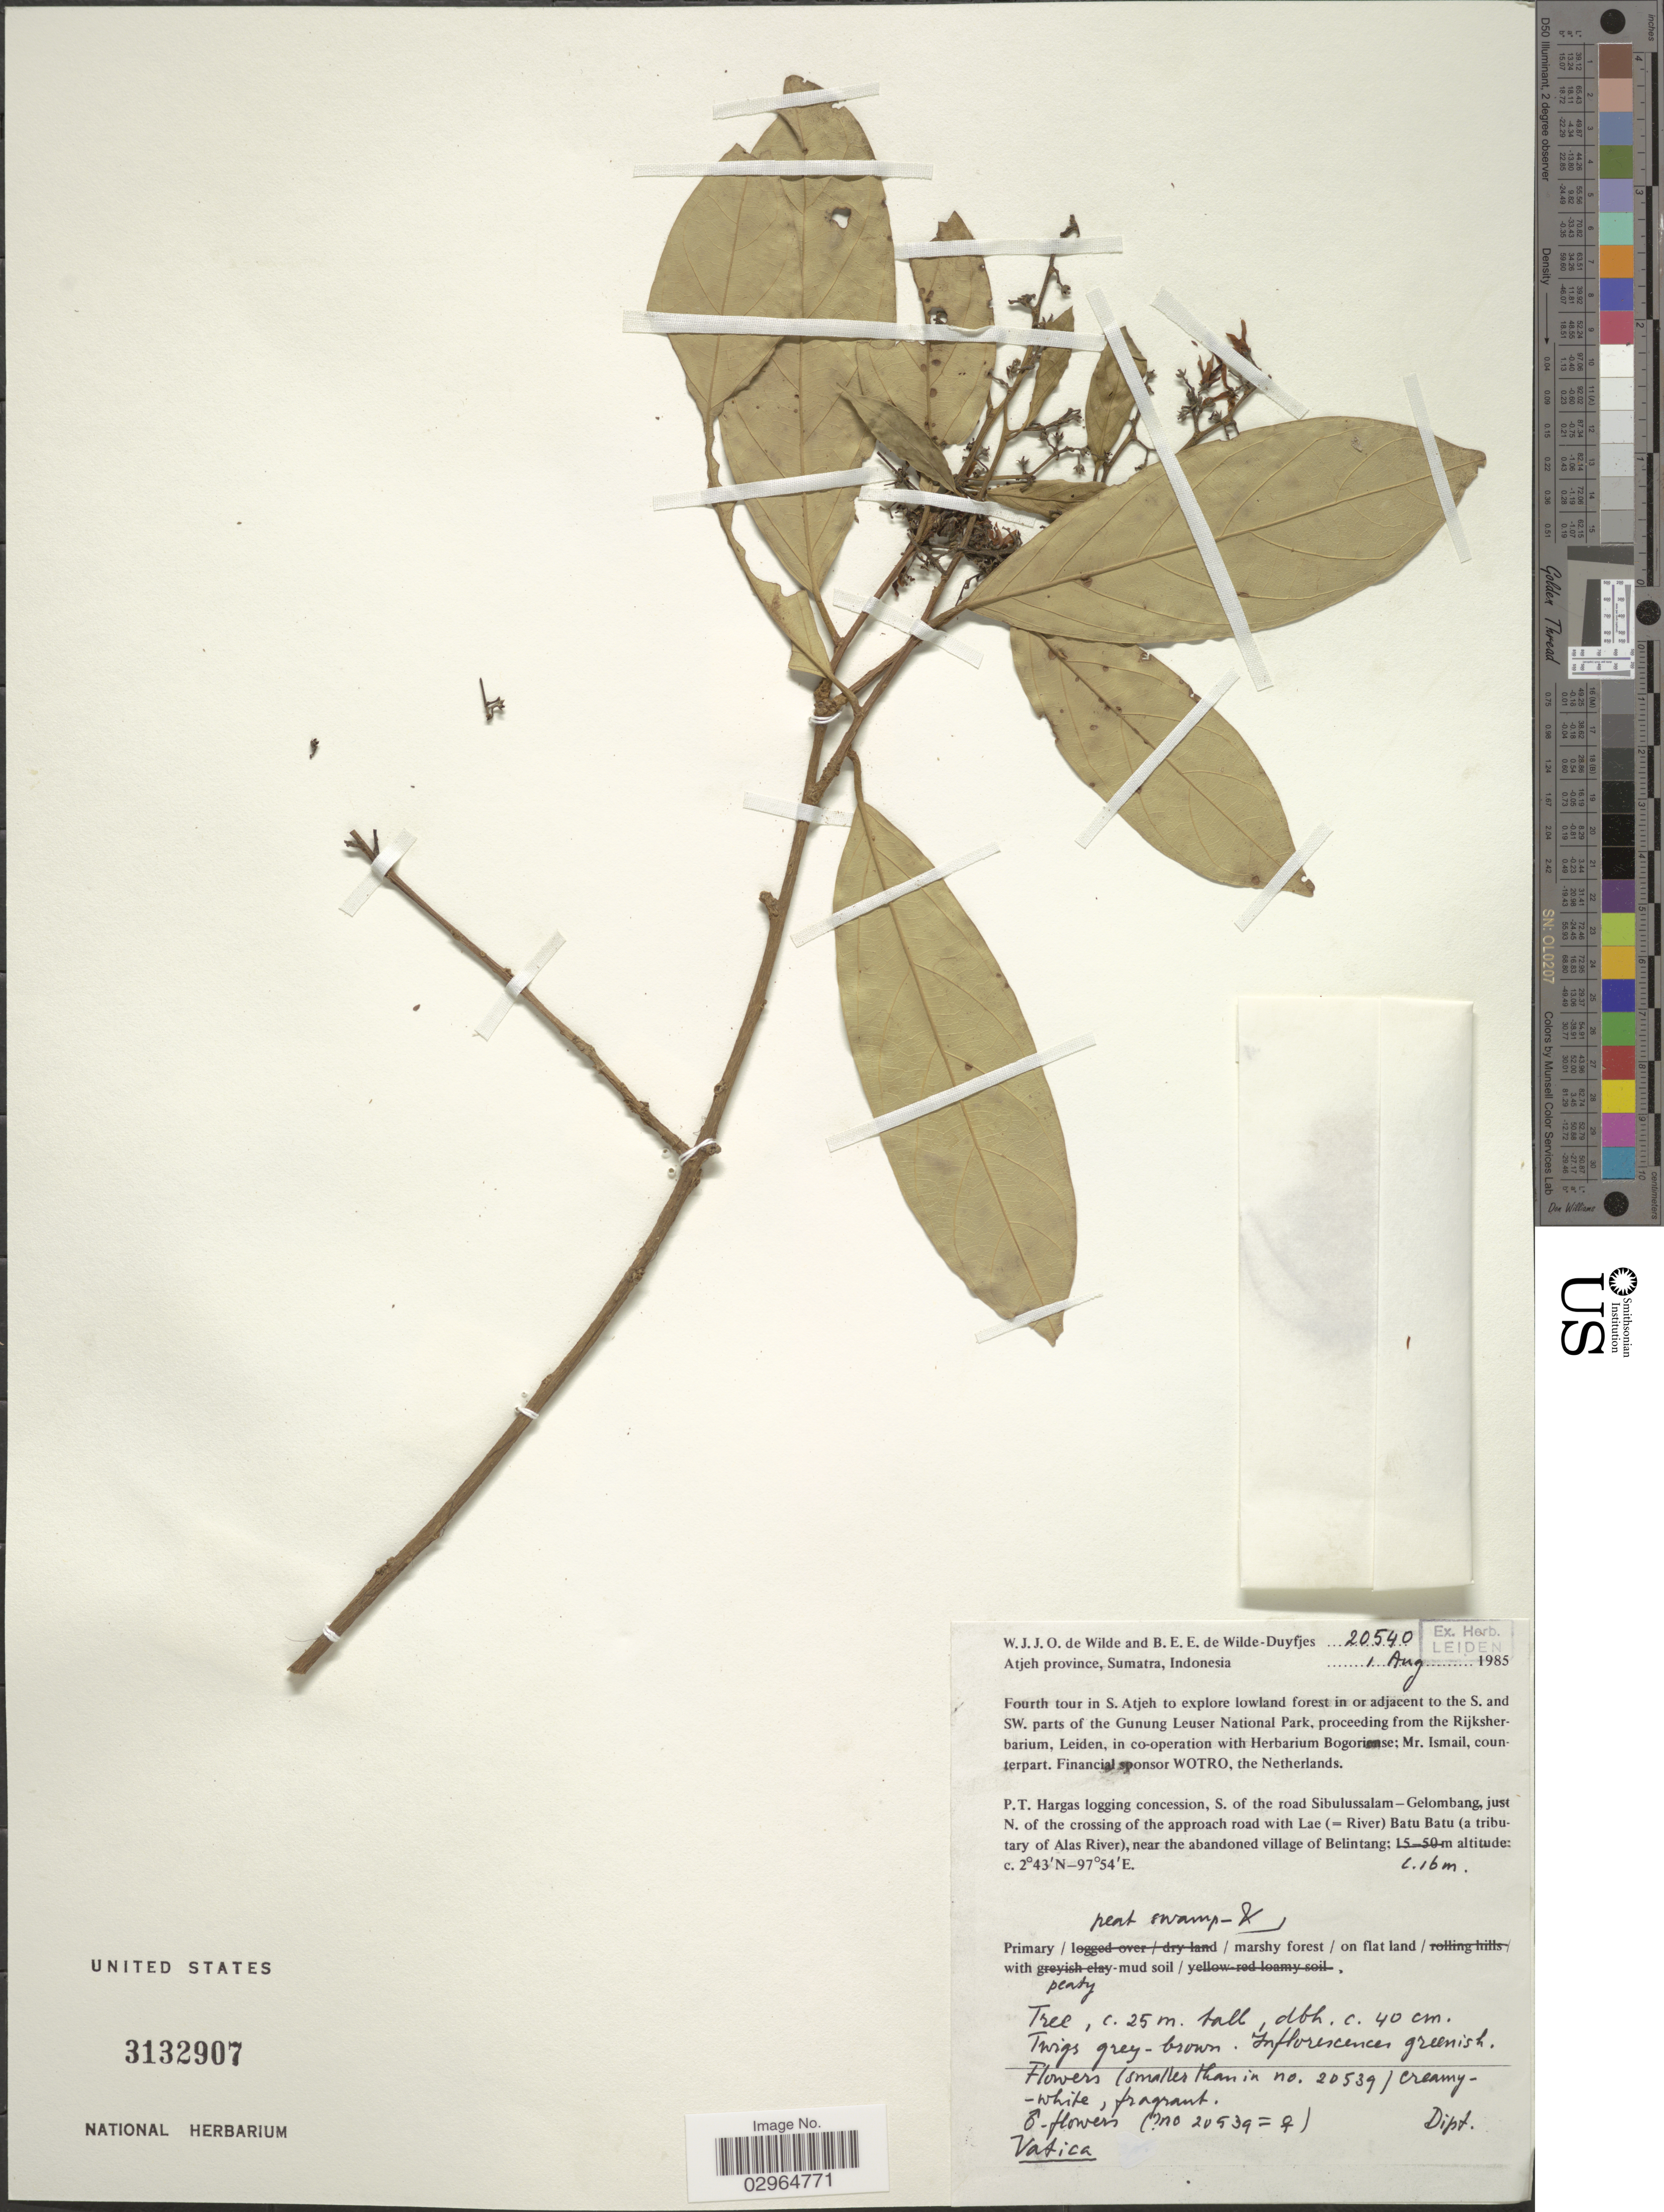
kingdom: Plantae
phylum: Tracheophyta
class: Magnoliopsida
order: Malvales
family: Dipterocarpaceae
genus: Vatica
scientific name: Vatica sp.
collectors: W. J. de Wilde & B. E. de Wilde-Duyfjes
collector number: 20540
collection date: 1985-08-01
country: Indonesia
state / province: Sumatra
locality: Atjeh province. P.T. Hargas logging concession, S. of the road Sibulussalamp-Gelombang, just N. of the crossing of the approach road with Lae (= River) Batu Batu (a tributary of Alas River), near the abandoned village of Belintang.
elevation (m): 16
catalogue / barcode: US 3132907